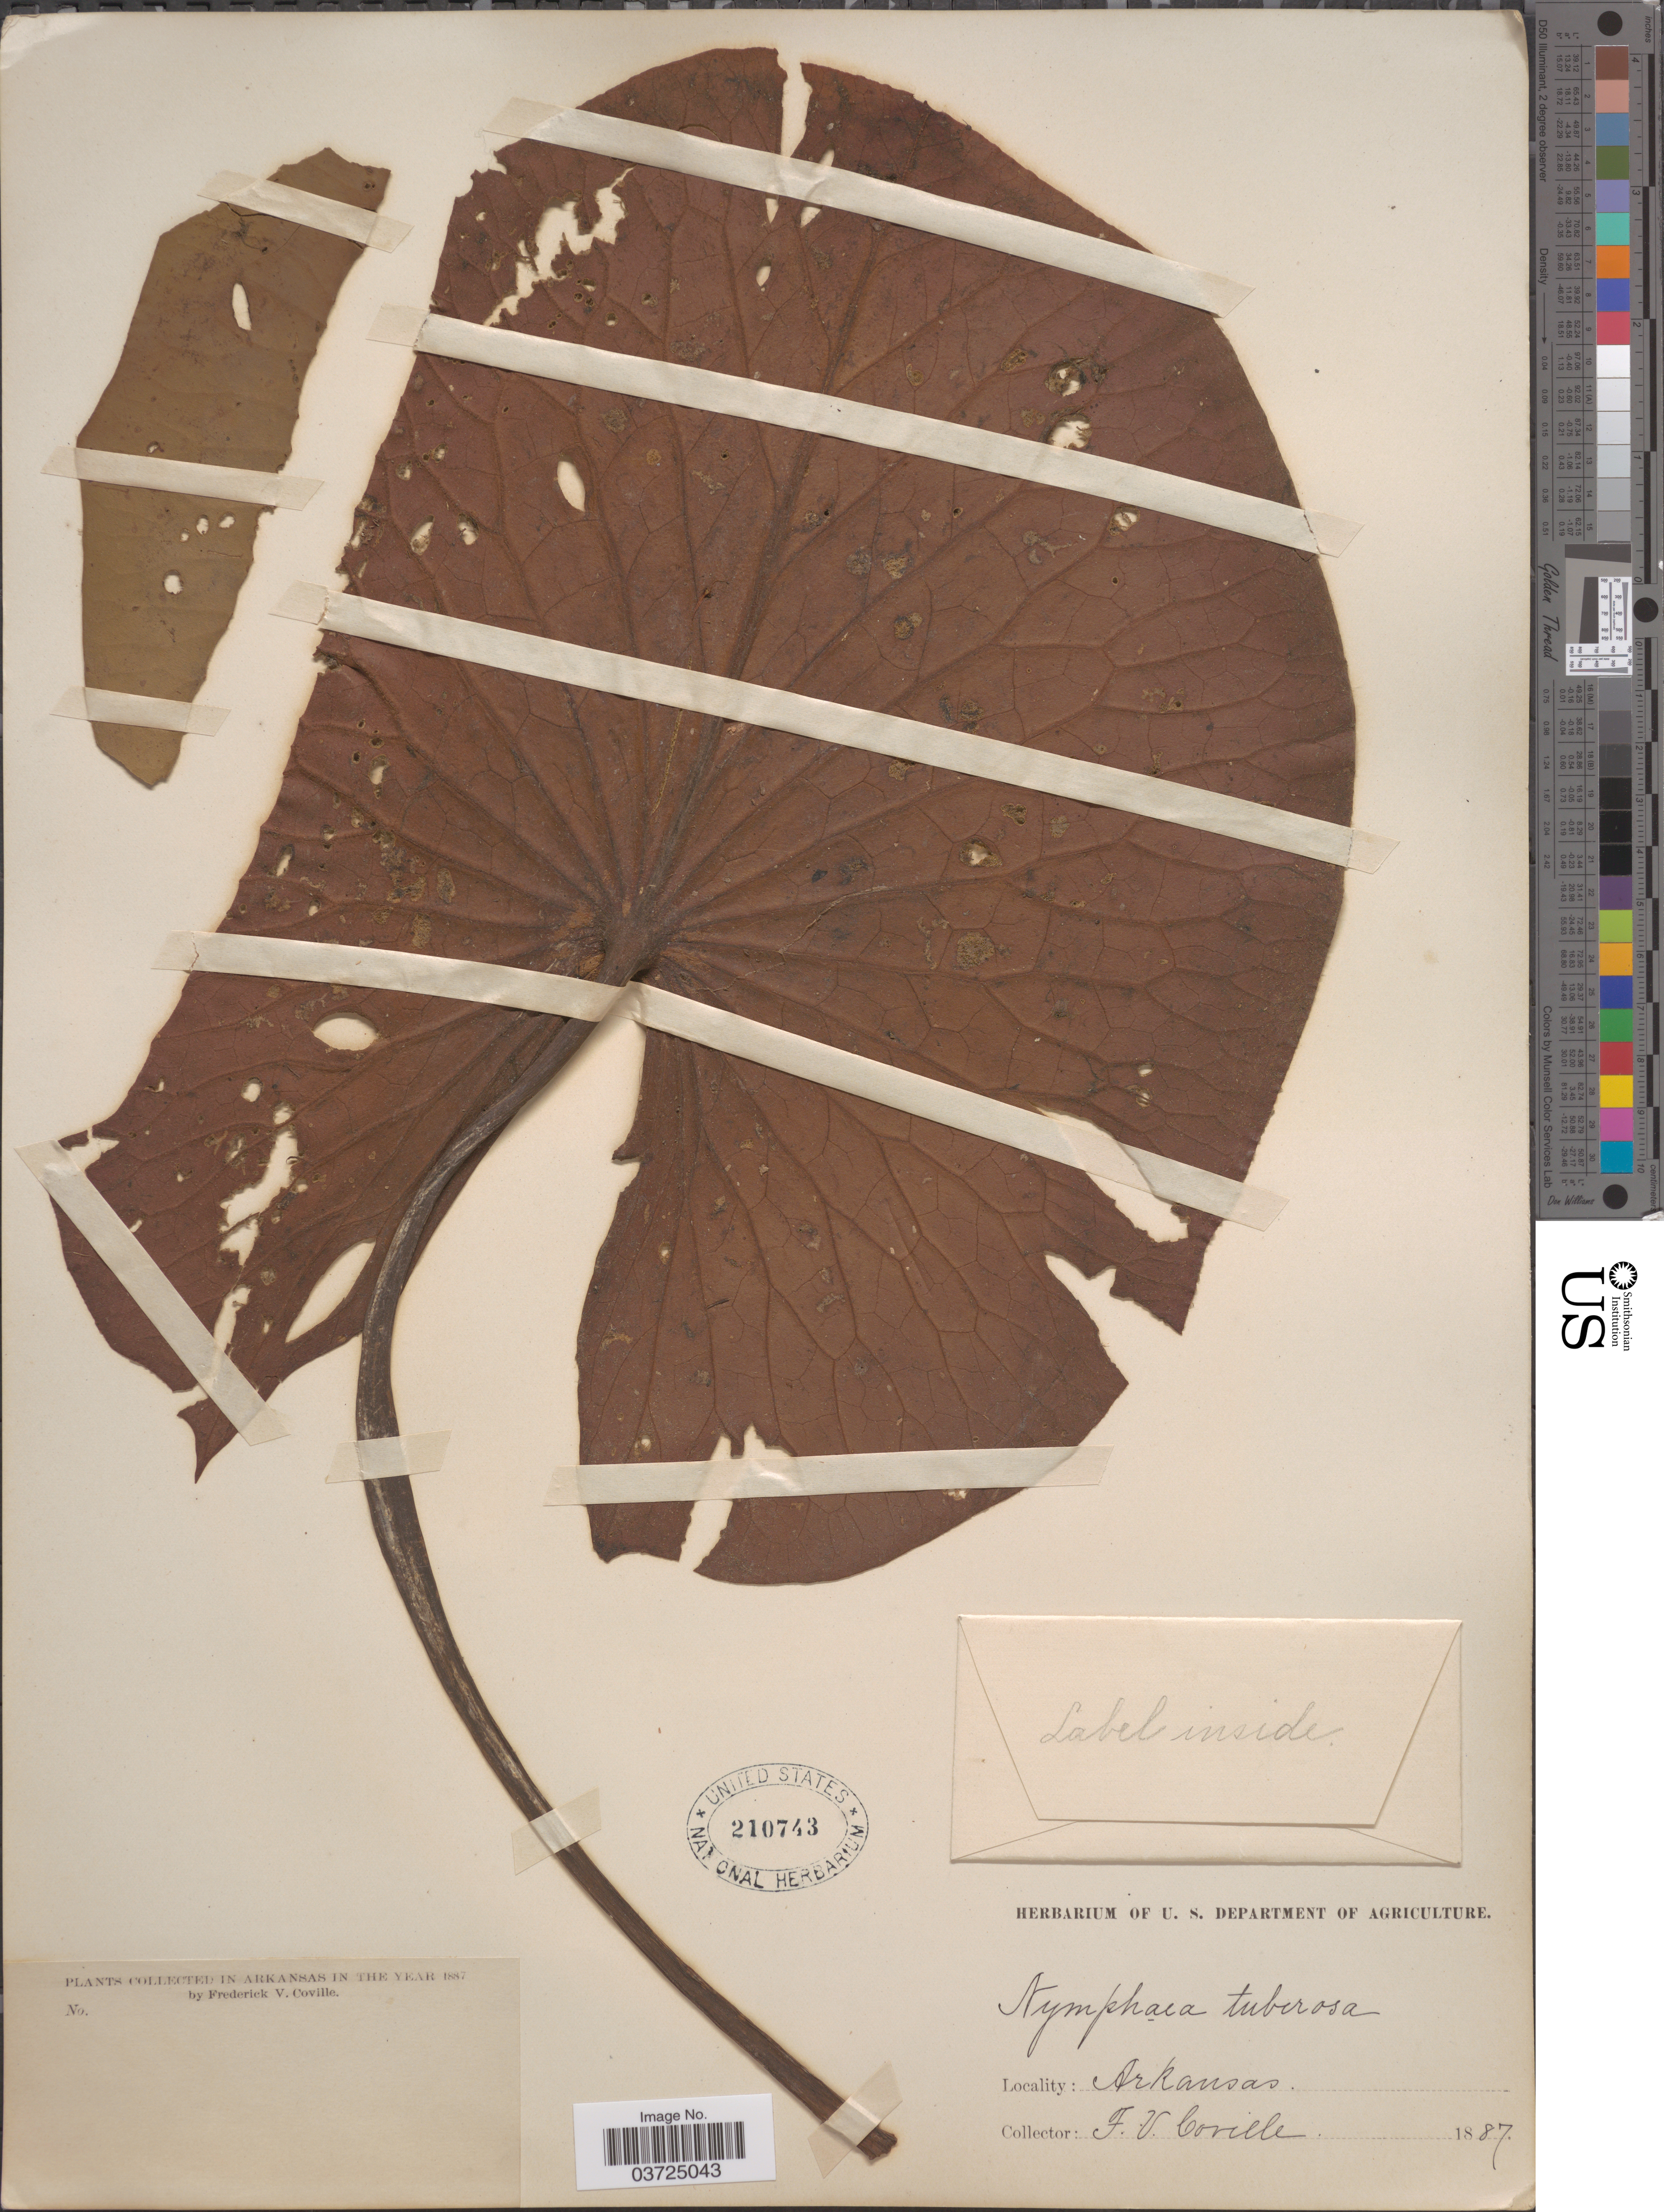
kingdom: Plantae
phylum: Tracheophyta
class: Magnoliopsida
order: Nymphaeales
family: Nymphaeaceae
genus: Nymphaea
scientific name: Nymphaea tuberosa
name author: Paine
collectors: F. V. Coville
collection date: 1887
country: United States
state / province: Arkansas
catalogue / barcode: US 210743